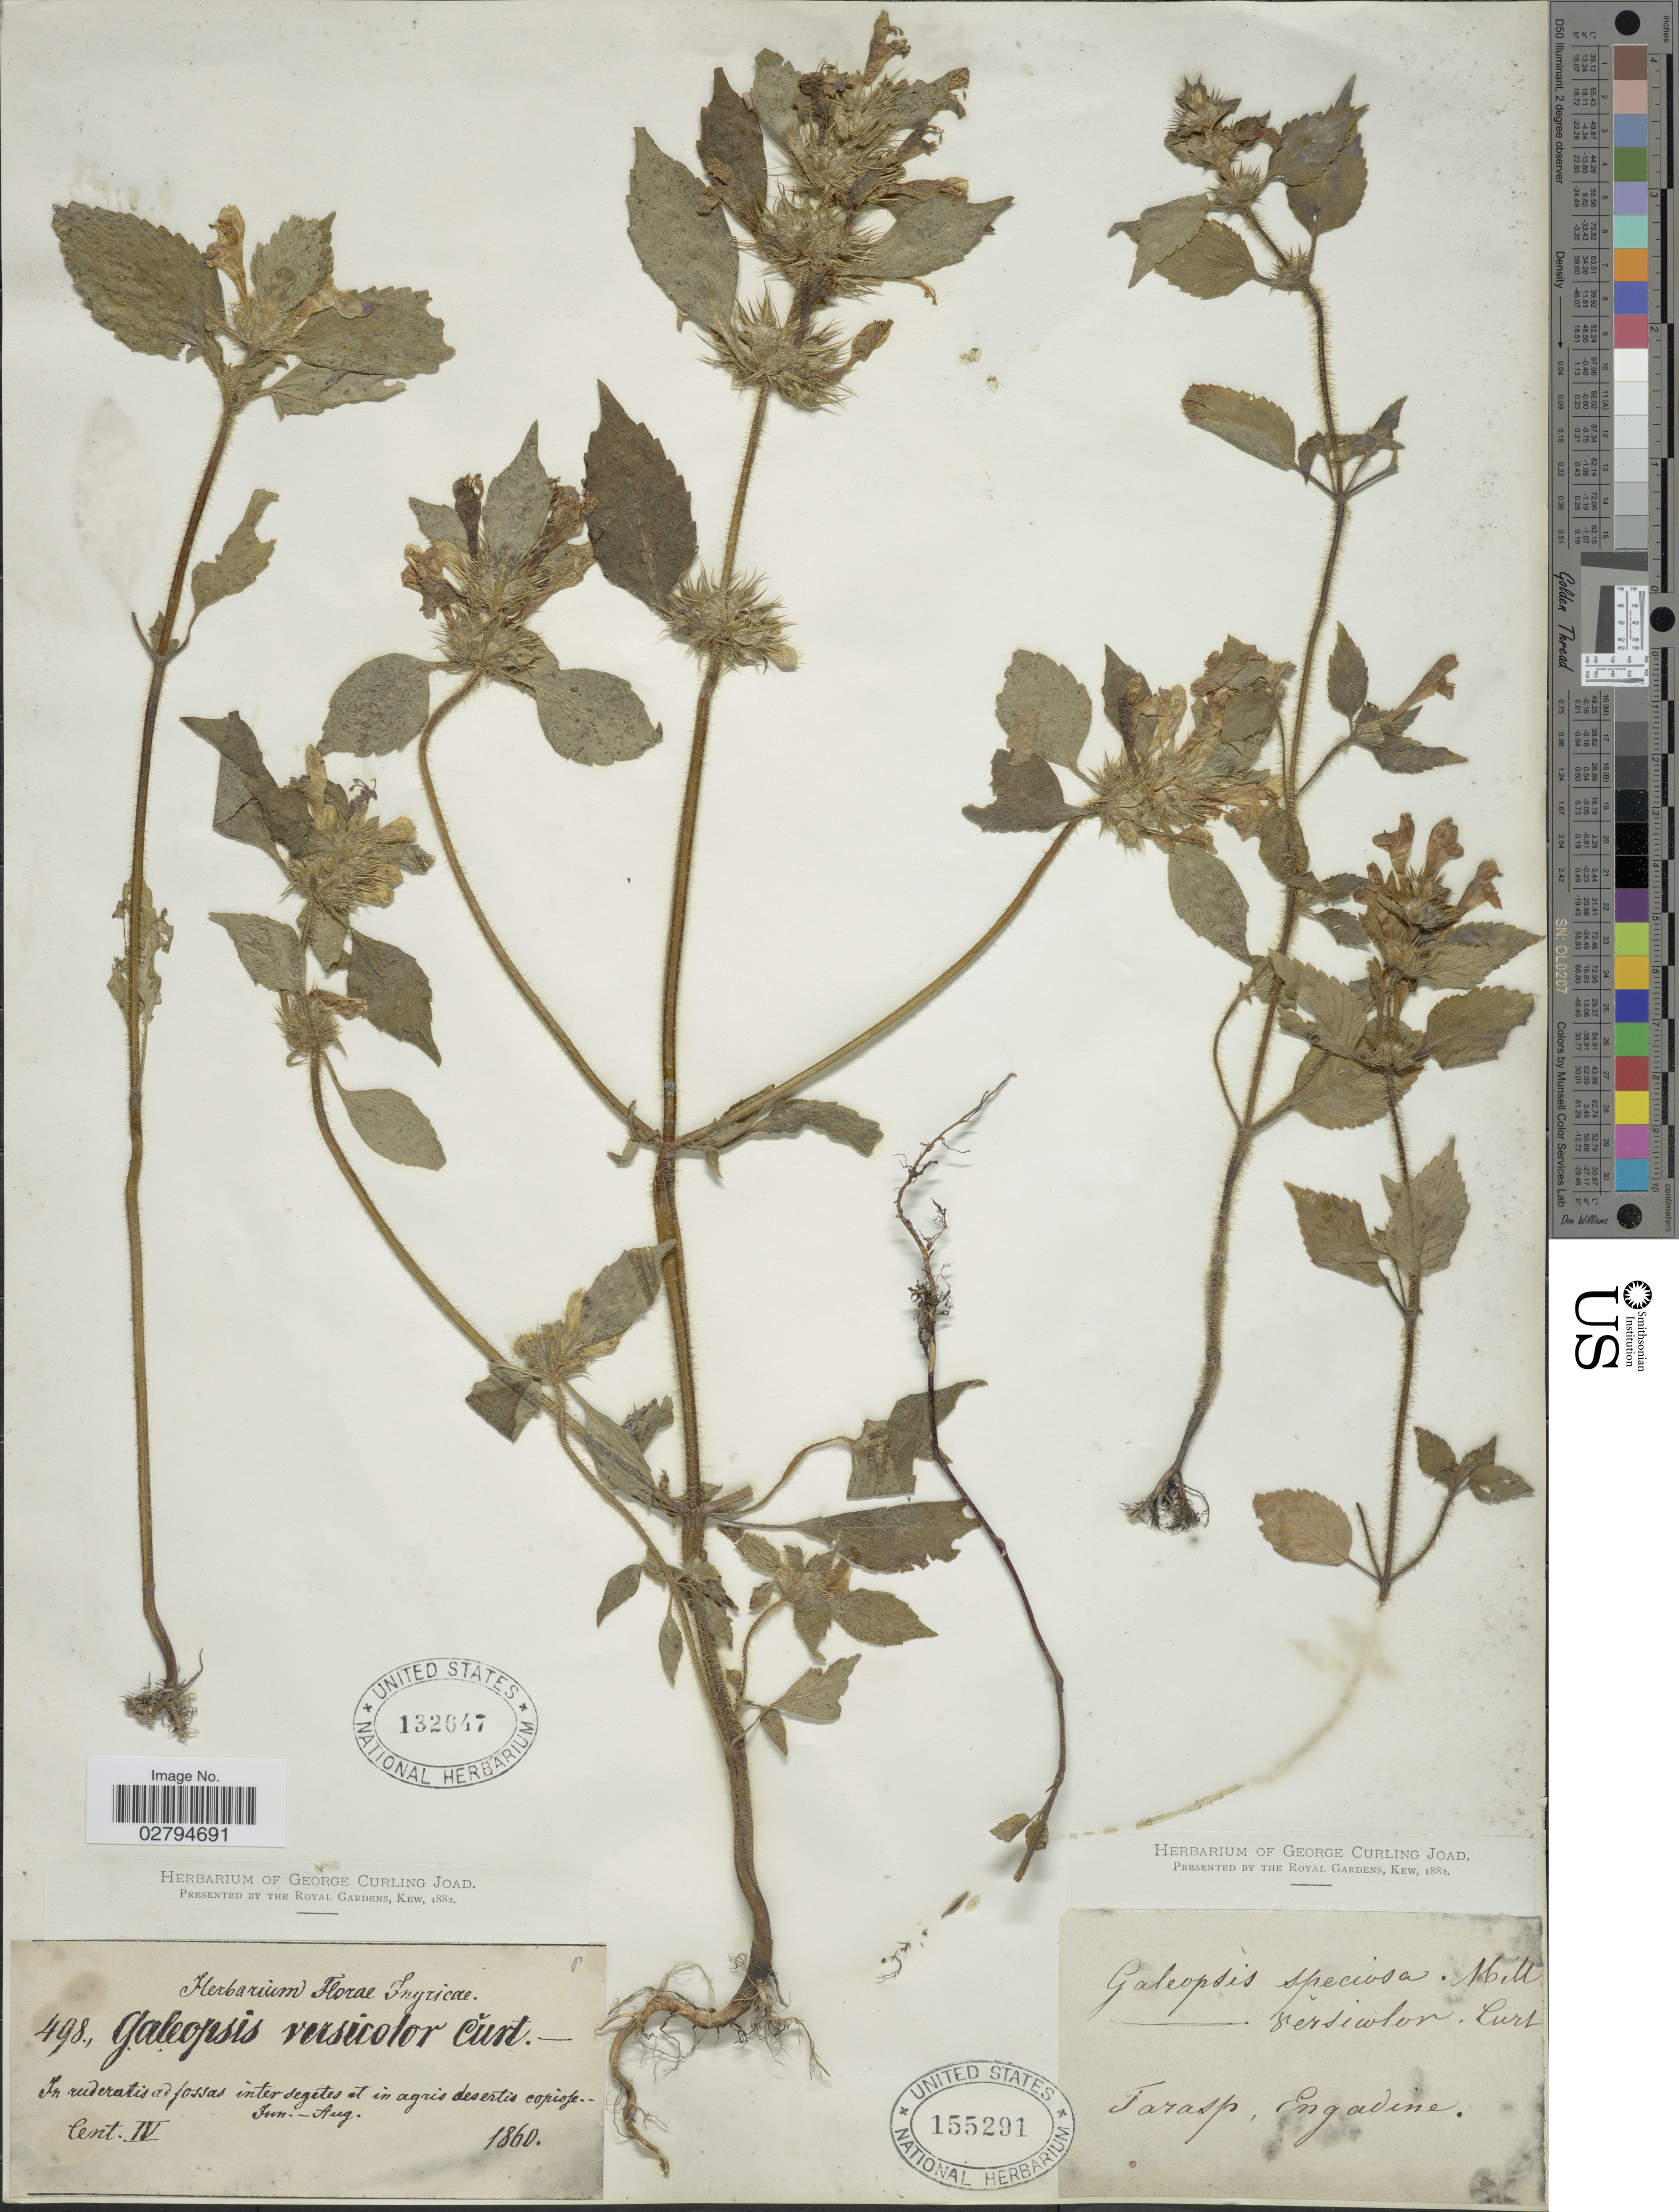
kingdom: Plantae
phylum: Tracheophyta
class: Magnoliopsida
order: Lamiales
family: Lamiaceae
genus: Galeopsis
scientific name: Galeopsis versicolor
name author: Curtis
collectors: ex herb. Florae Ingricae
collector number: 498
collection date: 1860-06/1860-08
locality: In ruderatis ad fossas inter segetes et in agris desertis copiose.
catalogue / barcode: US 132647